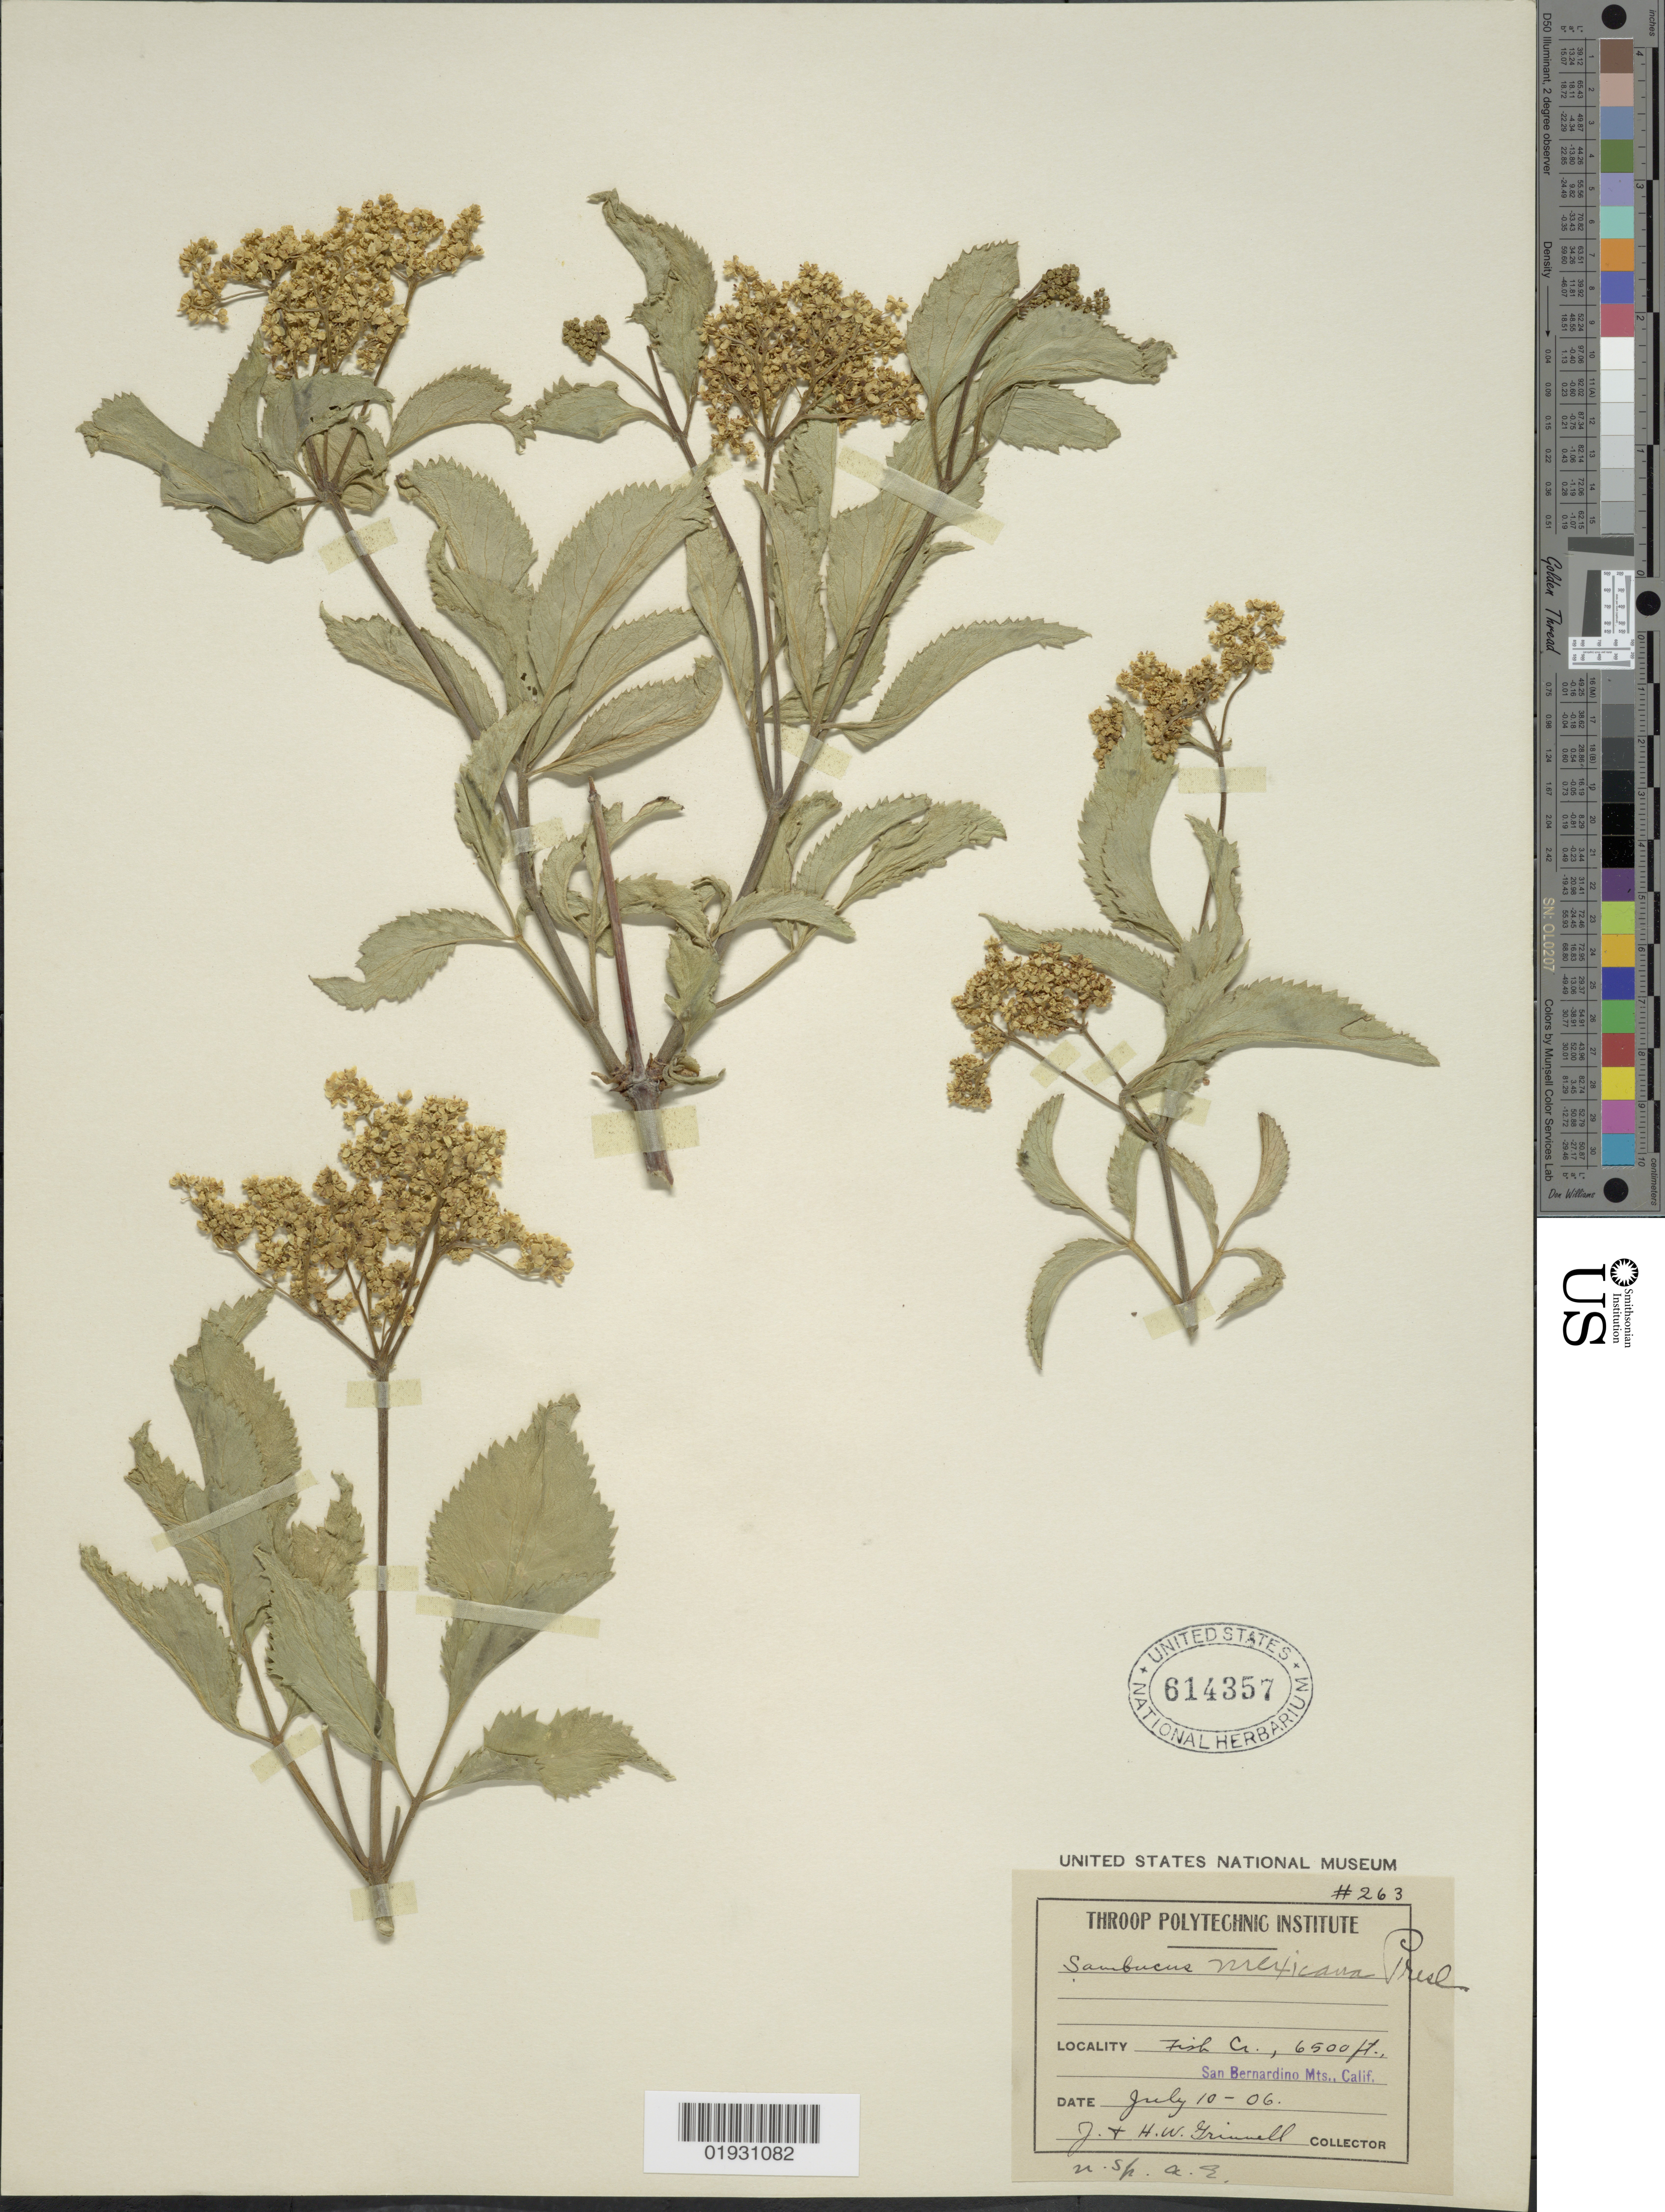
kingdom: Plantae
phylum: Tracheophyta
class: Magnoliopsida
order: Dipsacales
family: Viburnaceae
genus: Sambucus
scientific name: Sambucus mexicana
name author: C. Presl ex DC.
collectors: J. Grinnel & H. Grinnell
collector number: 263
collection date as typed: Transcribed d/m/y: 10/7/6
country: United States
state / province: California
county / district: San Bernardino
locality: Fish Cr. San Bernardino Mts.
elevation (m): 1981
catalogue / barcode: US 614357